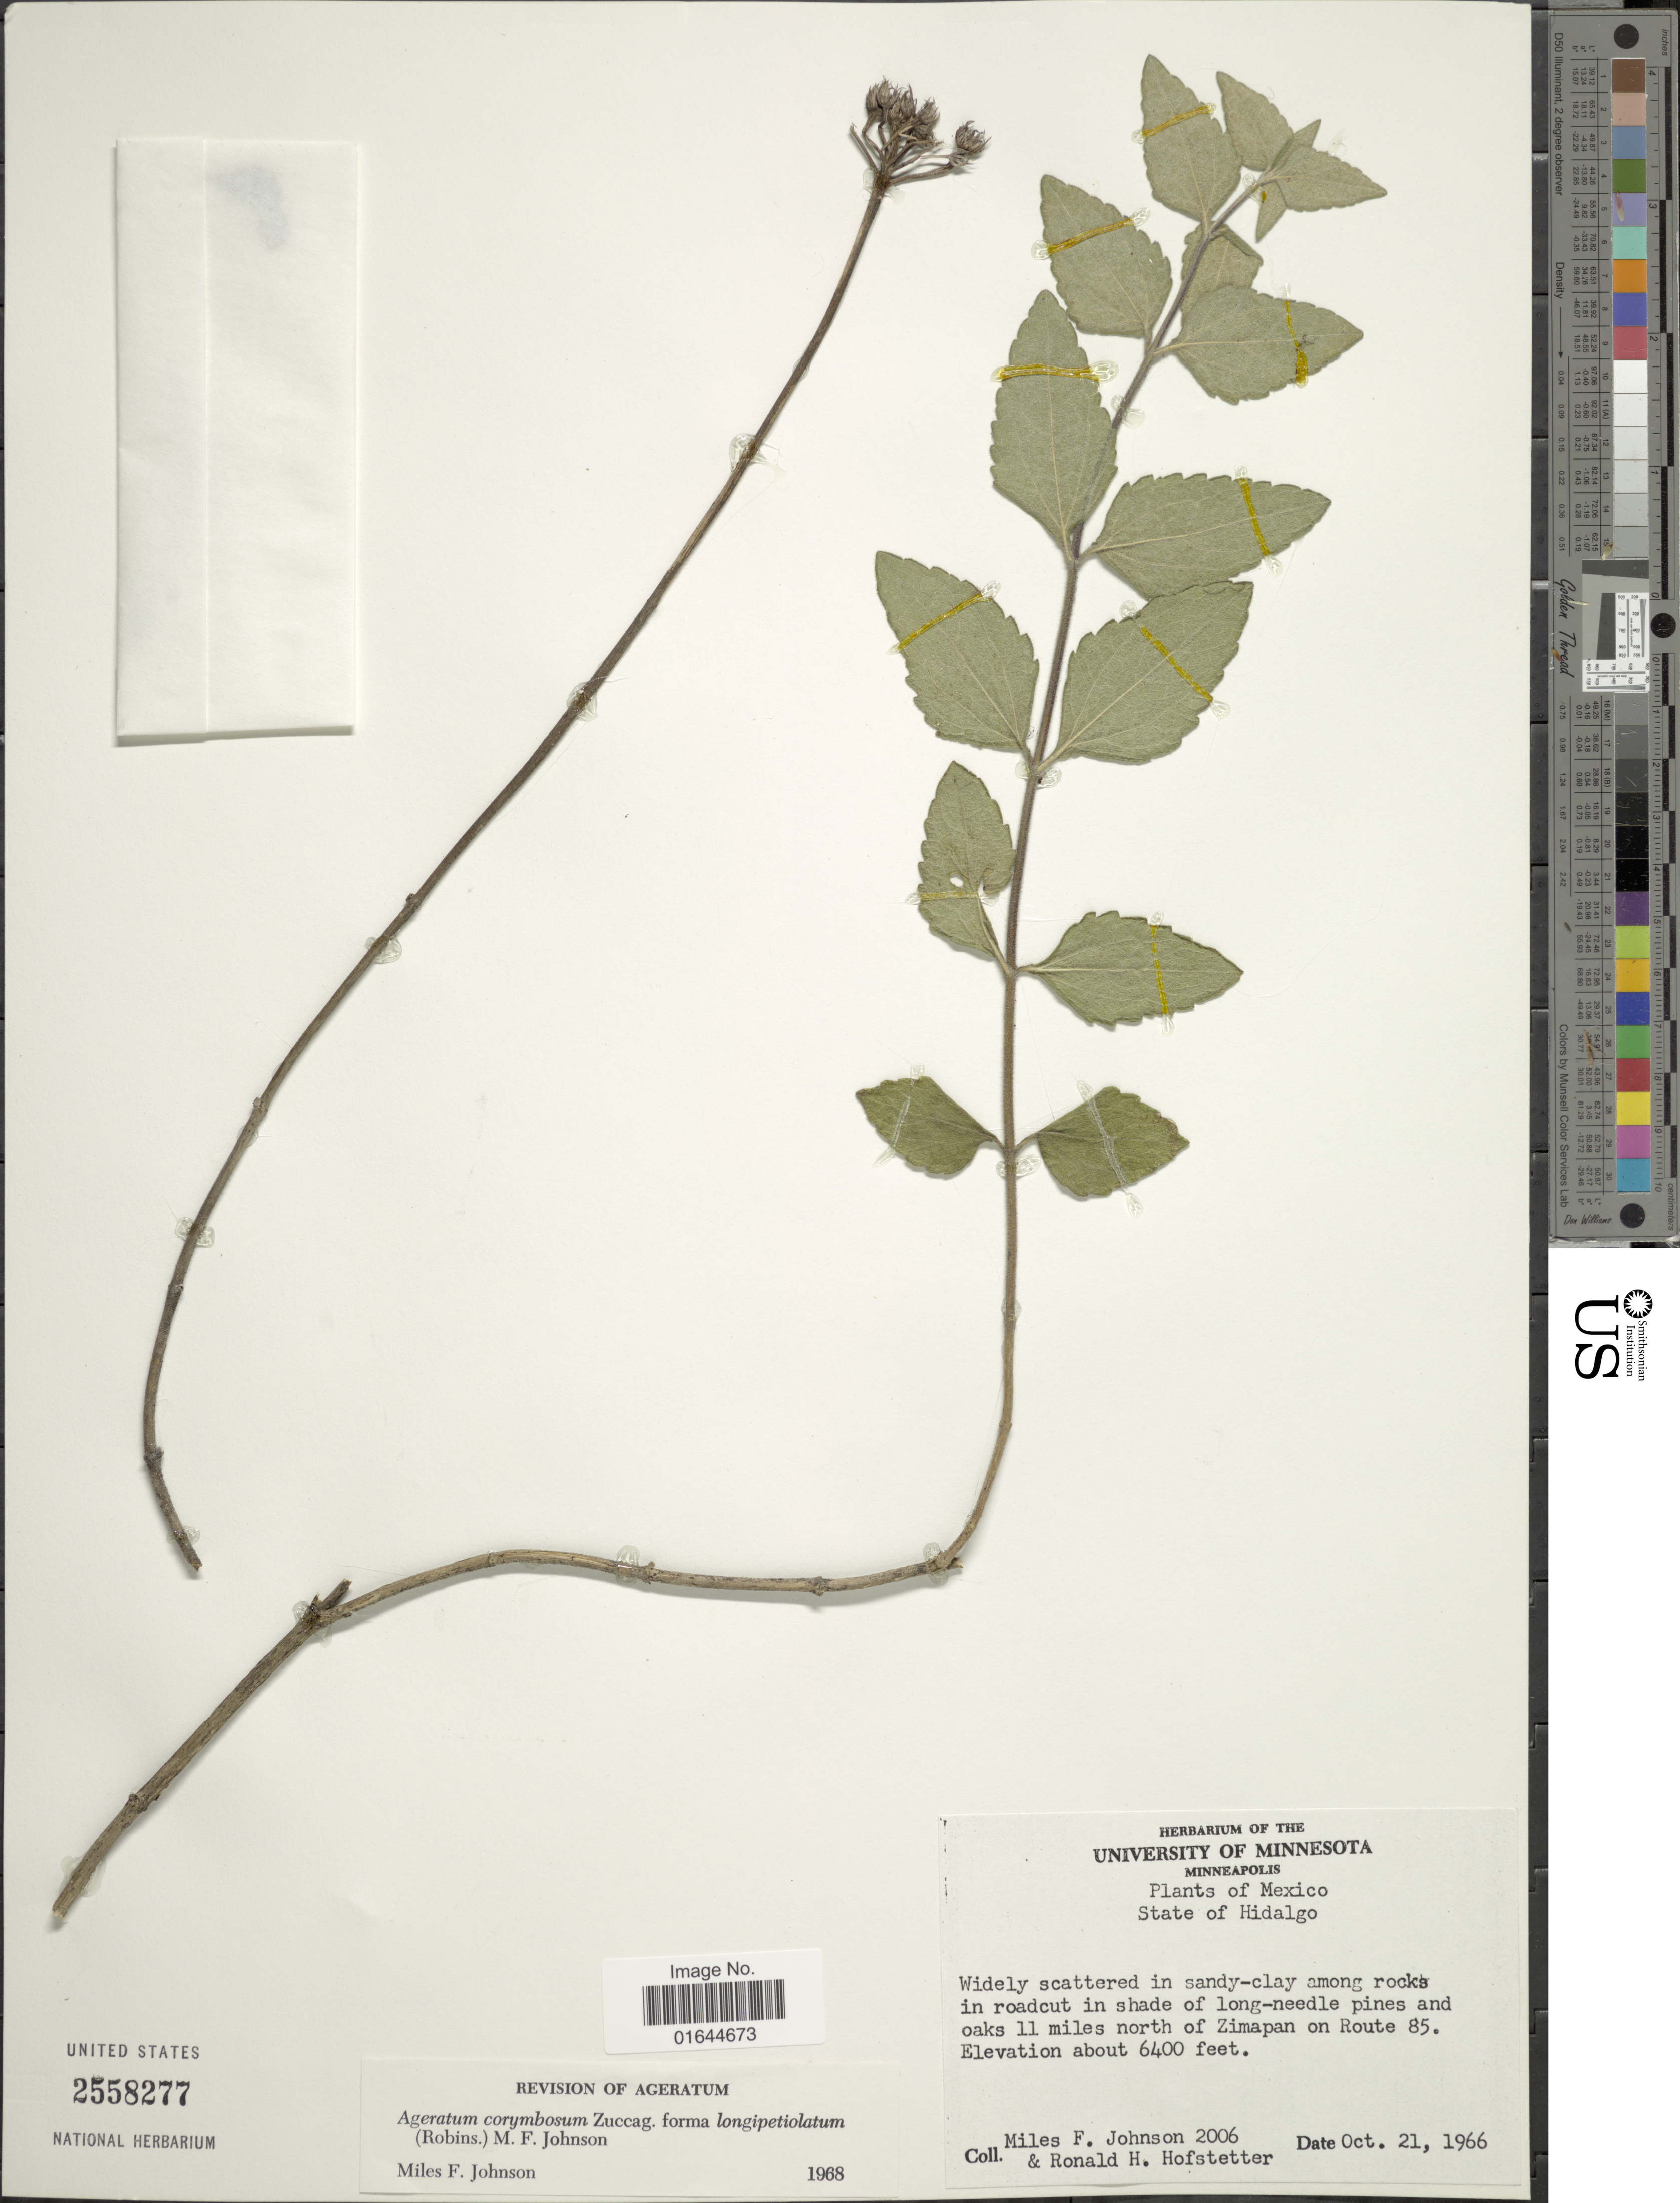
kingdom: Plantae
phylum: Tracheophyta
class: Magnoliopsida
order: Asterales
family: Asteraceae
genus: Ageratum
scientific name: Ageratum corymbosum f. longipetiolatum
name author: (B.L. Rob.) M.F. Johnson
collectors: M. F. Johnson & R. Hofstetter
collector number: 2006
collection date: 1966-10-21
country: Mexico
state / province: Hidalgo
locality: State of Hidalgo. oaks 11 miles north of Zimapan on Route 85.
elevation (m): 1951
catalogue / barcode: US 2558277